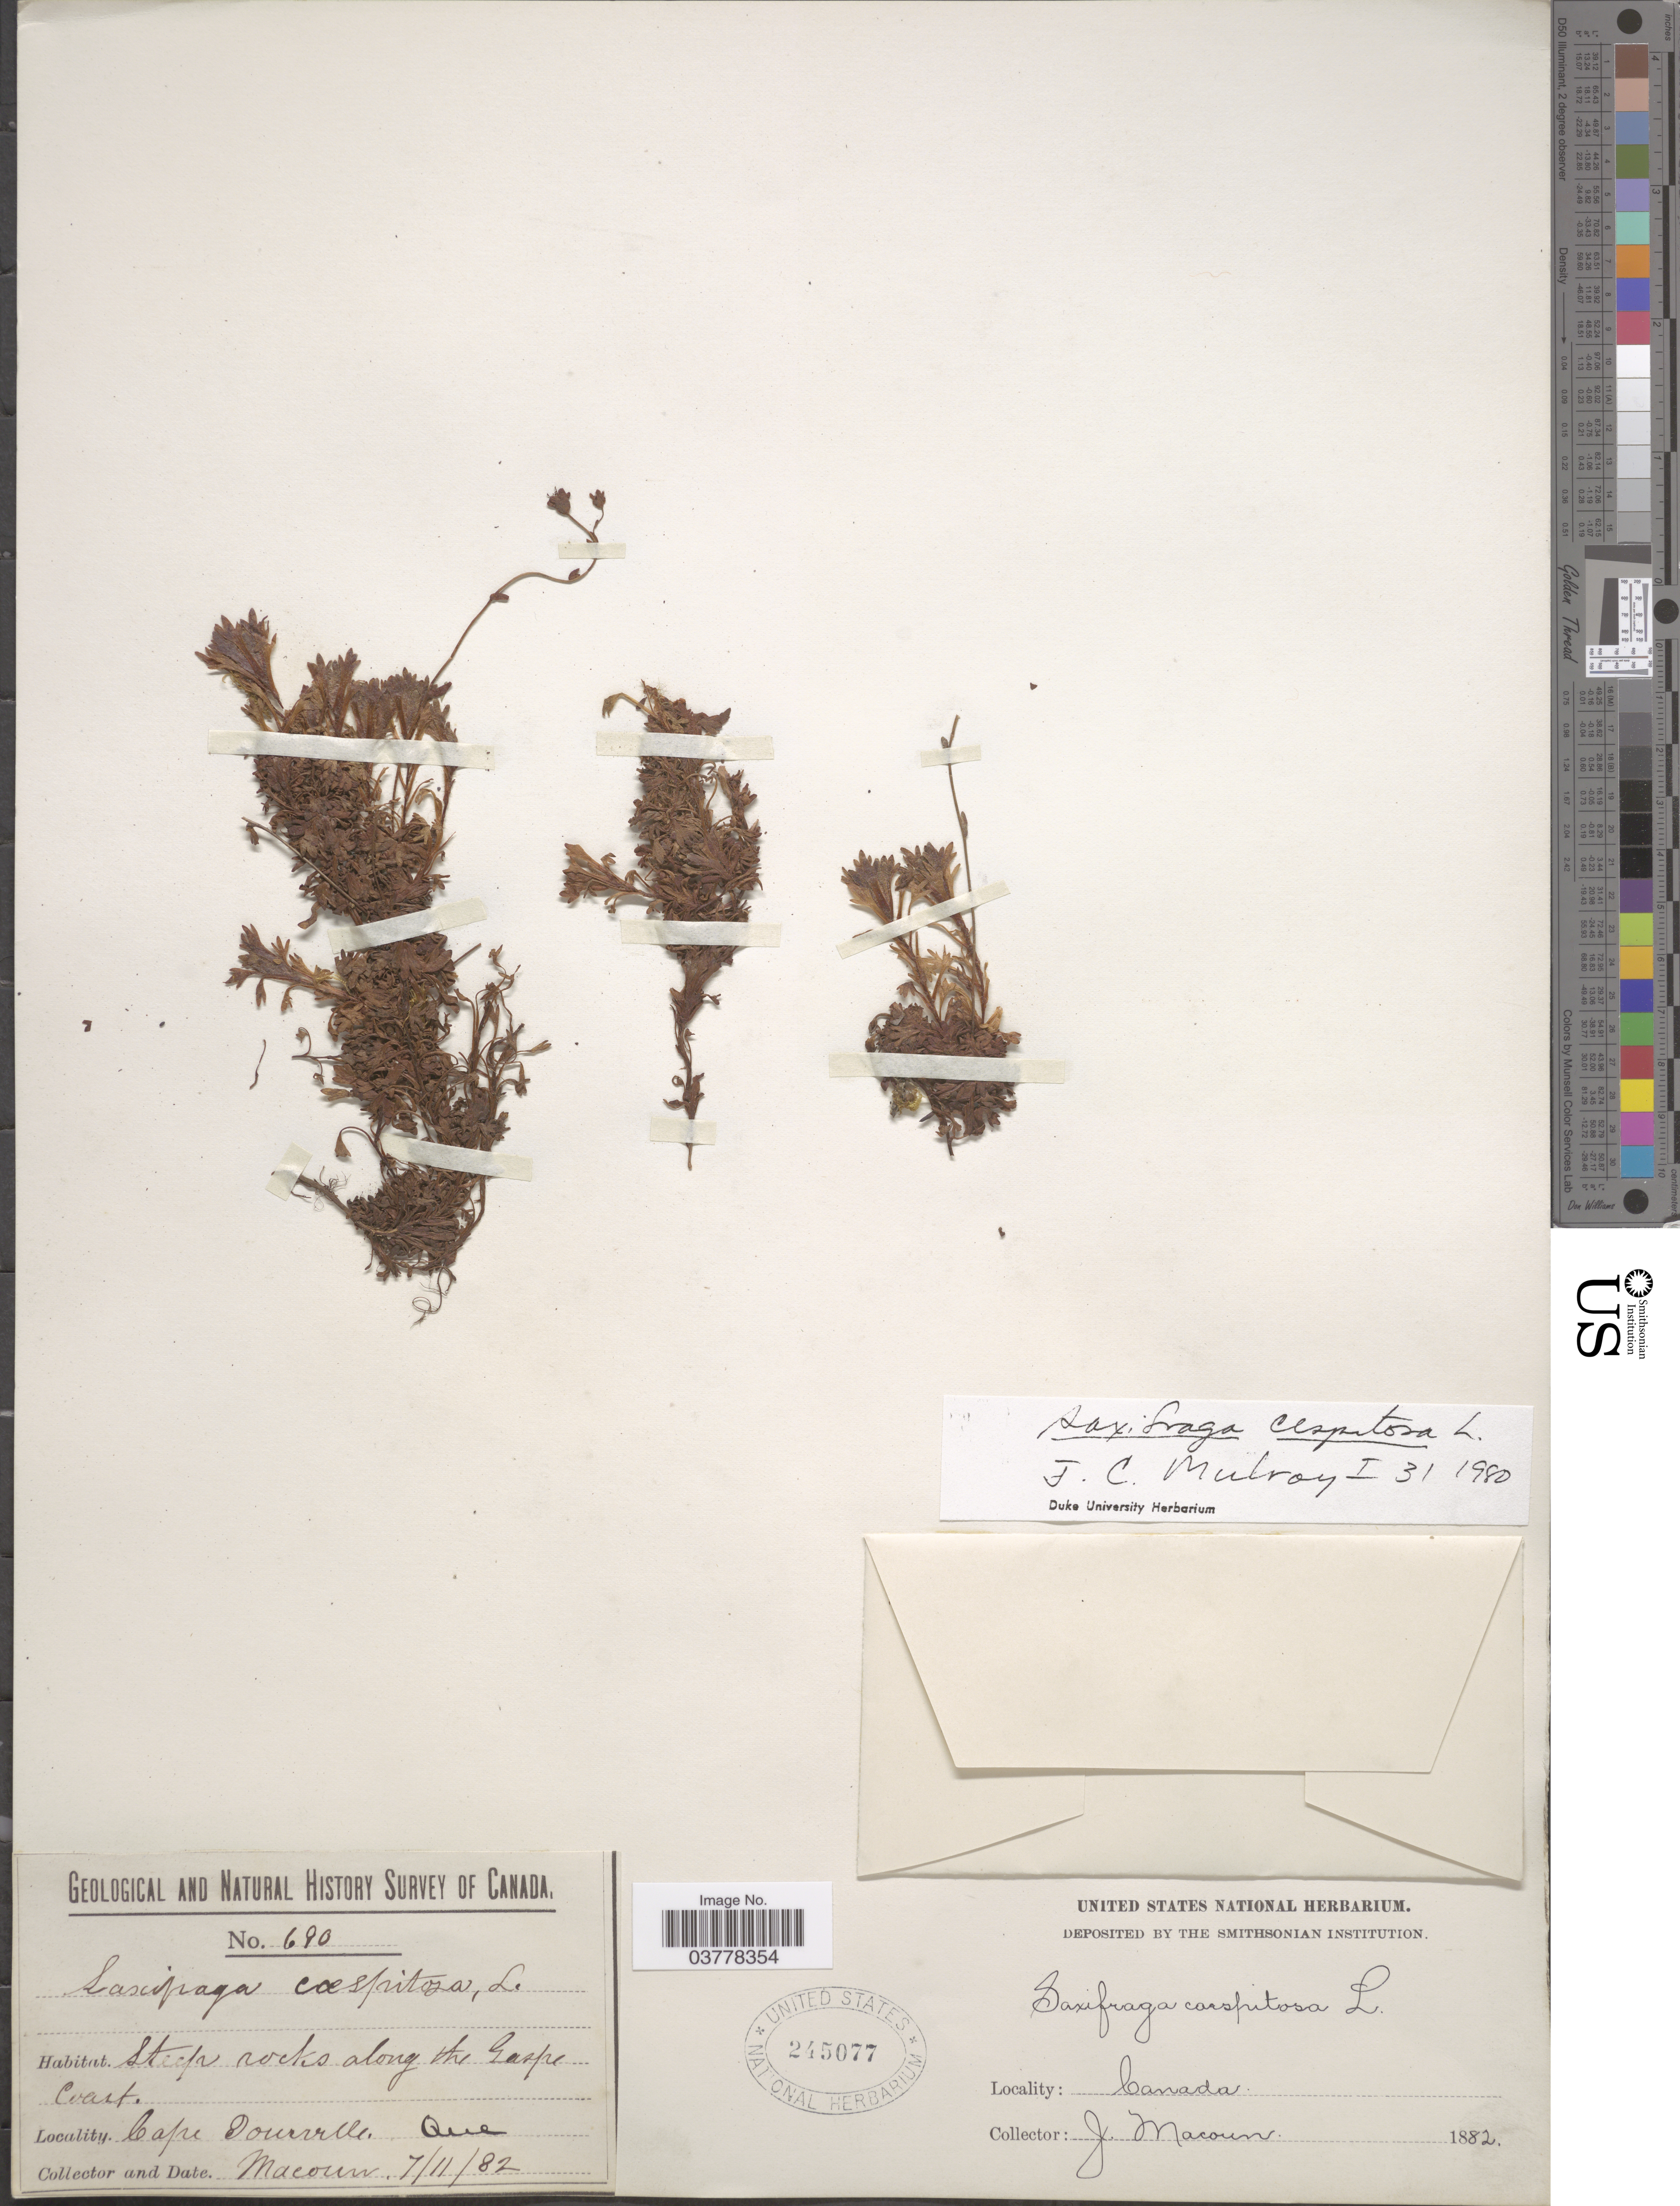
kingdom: Plantae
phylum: Tracheophyta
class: Magnoliopsida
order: Saxifragales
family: Saxifragaceae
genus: Saxifraga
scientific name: Saxifraga caespitosa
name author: L.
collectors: J. Macoun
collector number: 690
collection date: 1882-11-07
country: Canada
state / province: Quebec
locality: Along the Gaspe Coast. Cape Dourville*.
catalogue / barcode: US 245077